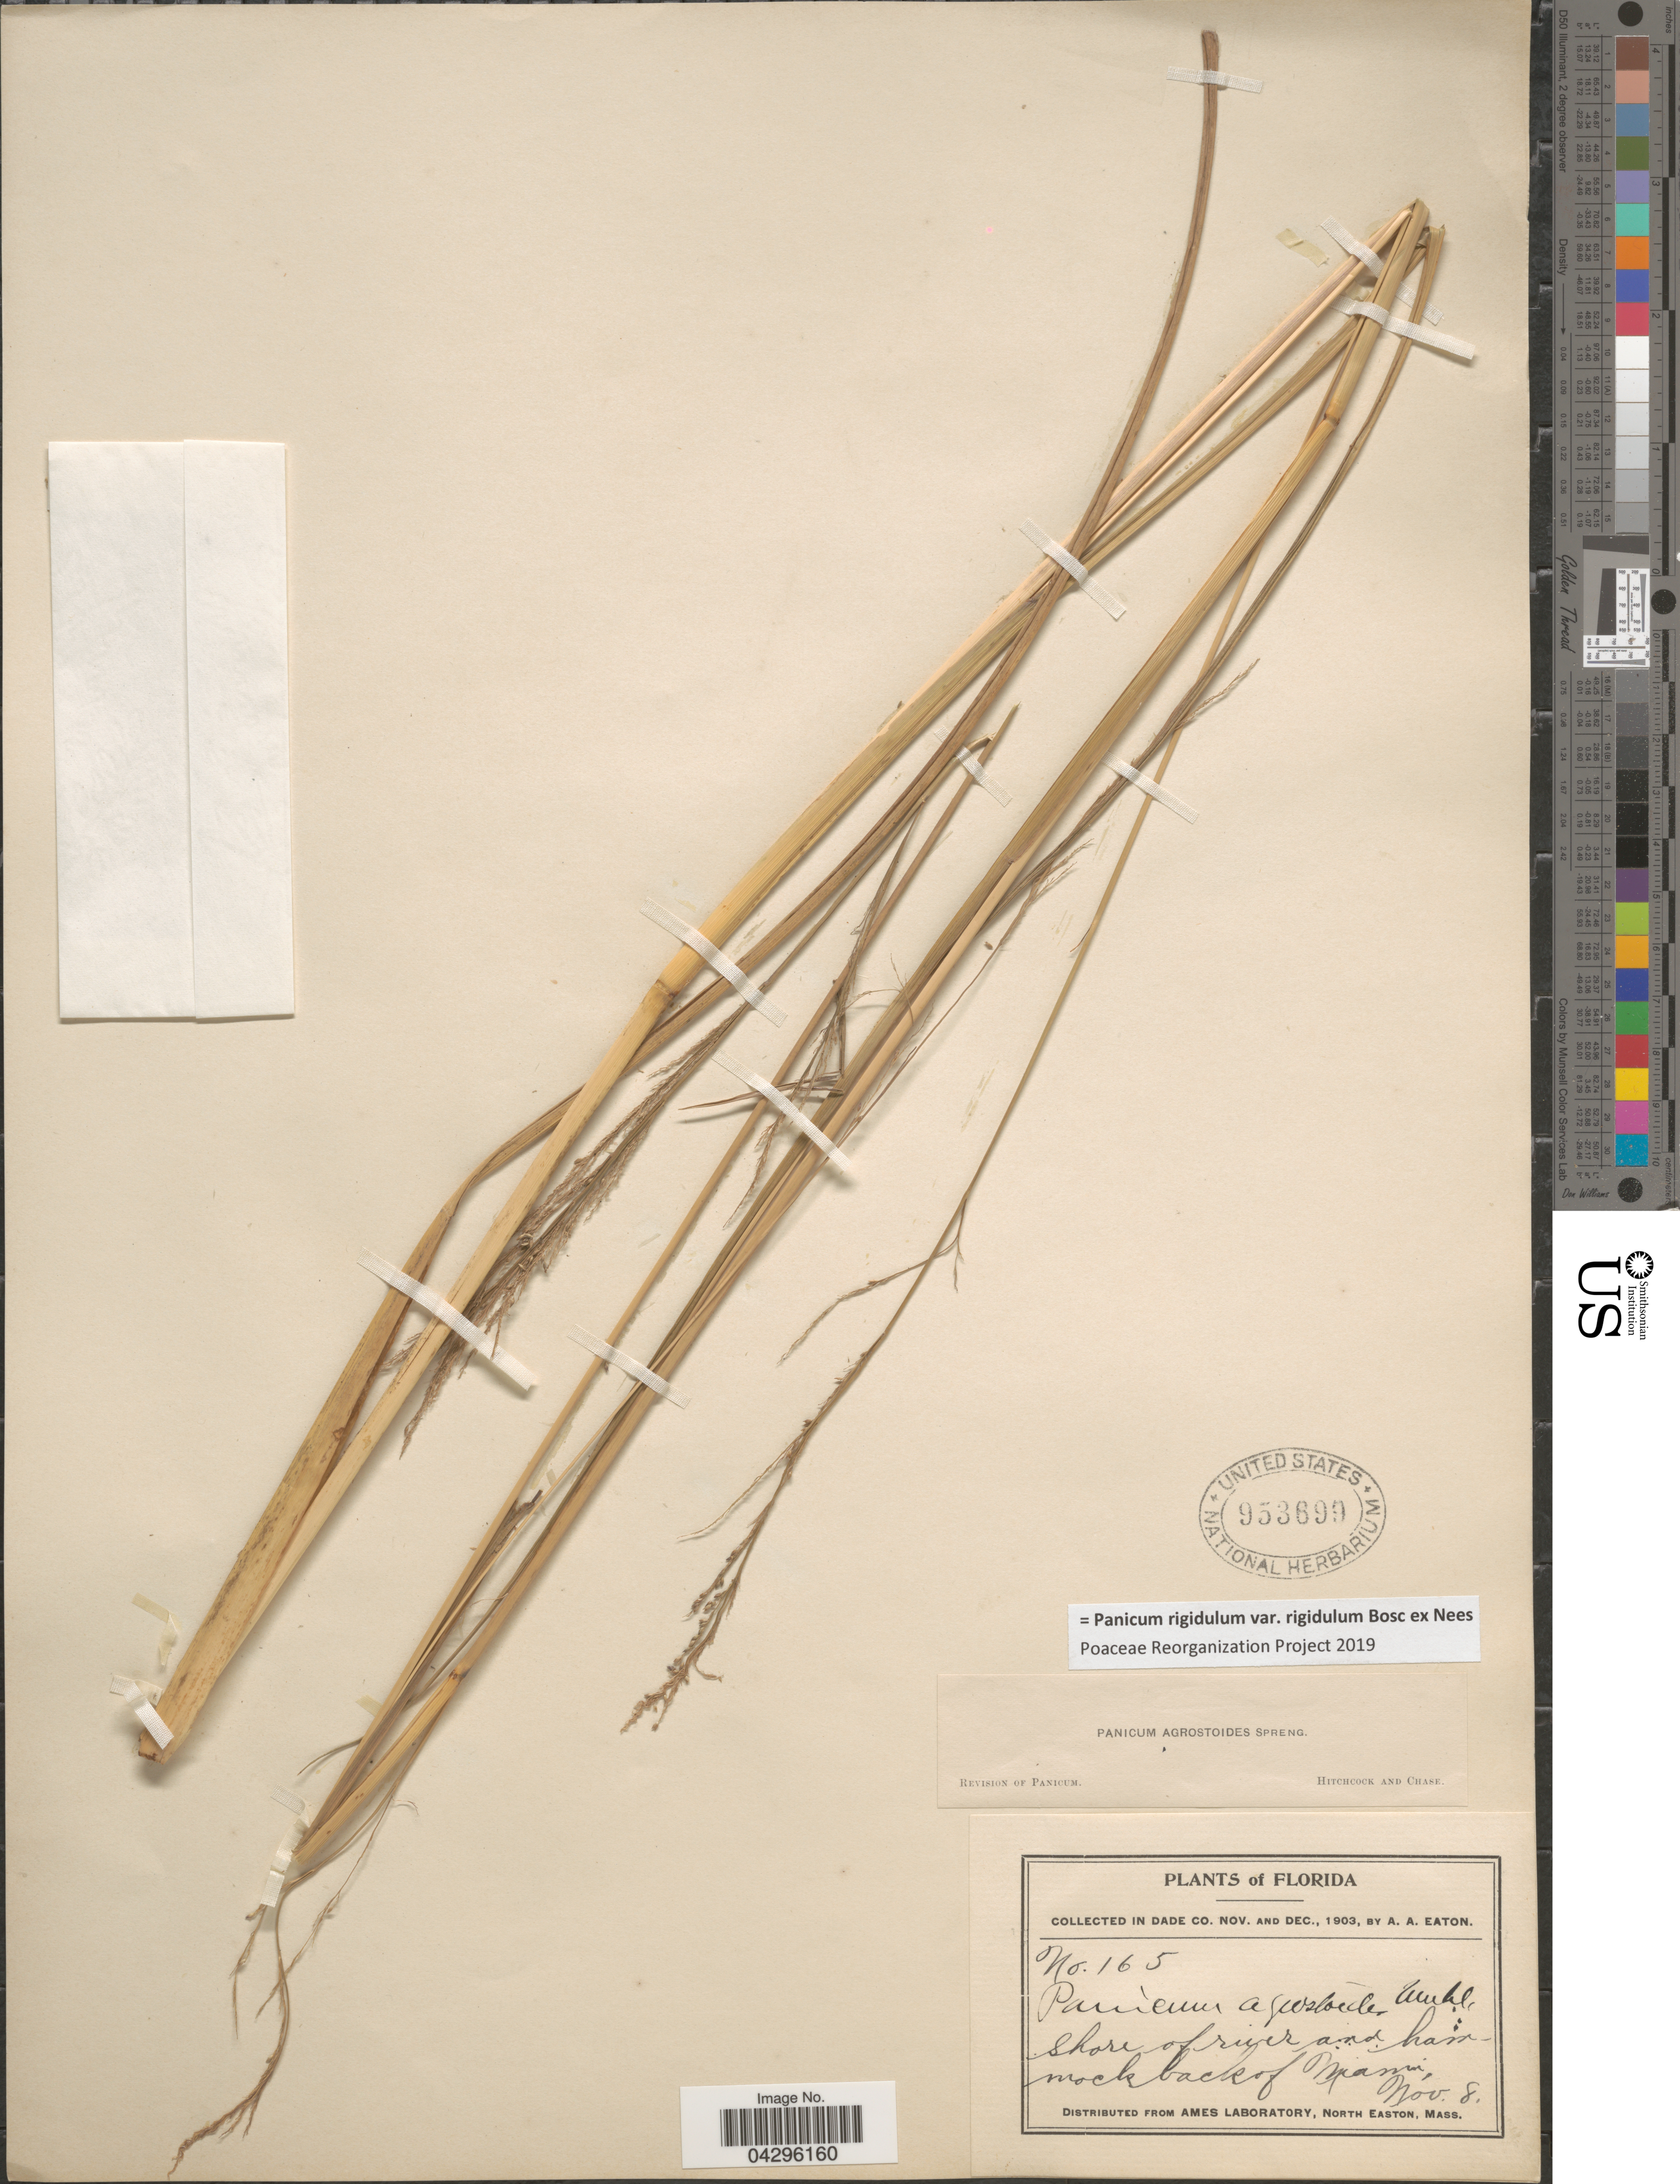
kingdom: Plantae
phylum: Tracheophyta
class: Liliopsida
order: Poales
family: Poaceae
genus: Panicum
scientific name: Panicum rigidulum var. rigidulum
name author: Bosc ex Nees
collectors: A. A. Eaton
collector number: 165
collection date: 1903-11-08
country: United States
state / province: Florida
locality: In Dade Co. Shore of river and hammock back of Miami.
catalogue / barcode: US 953699